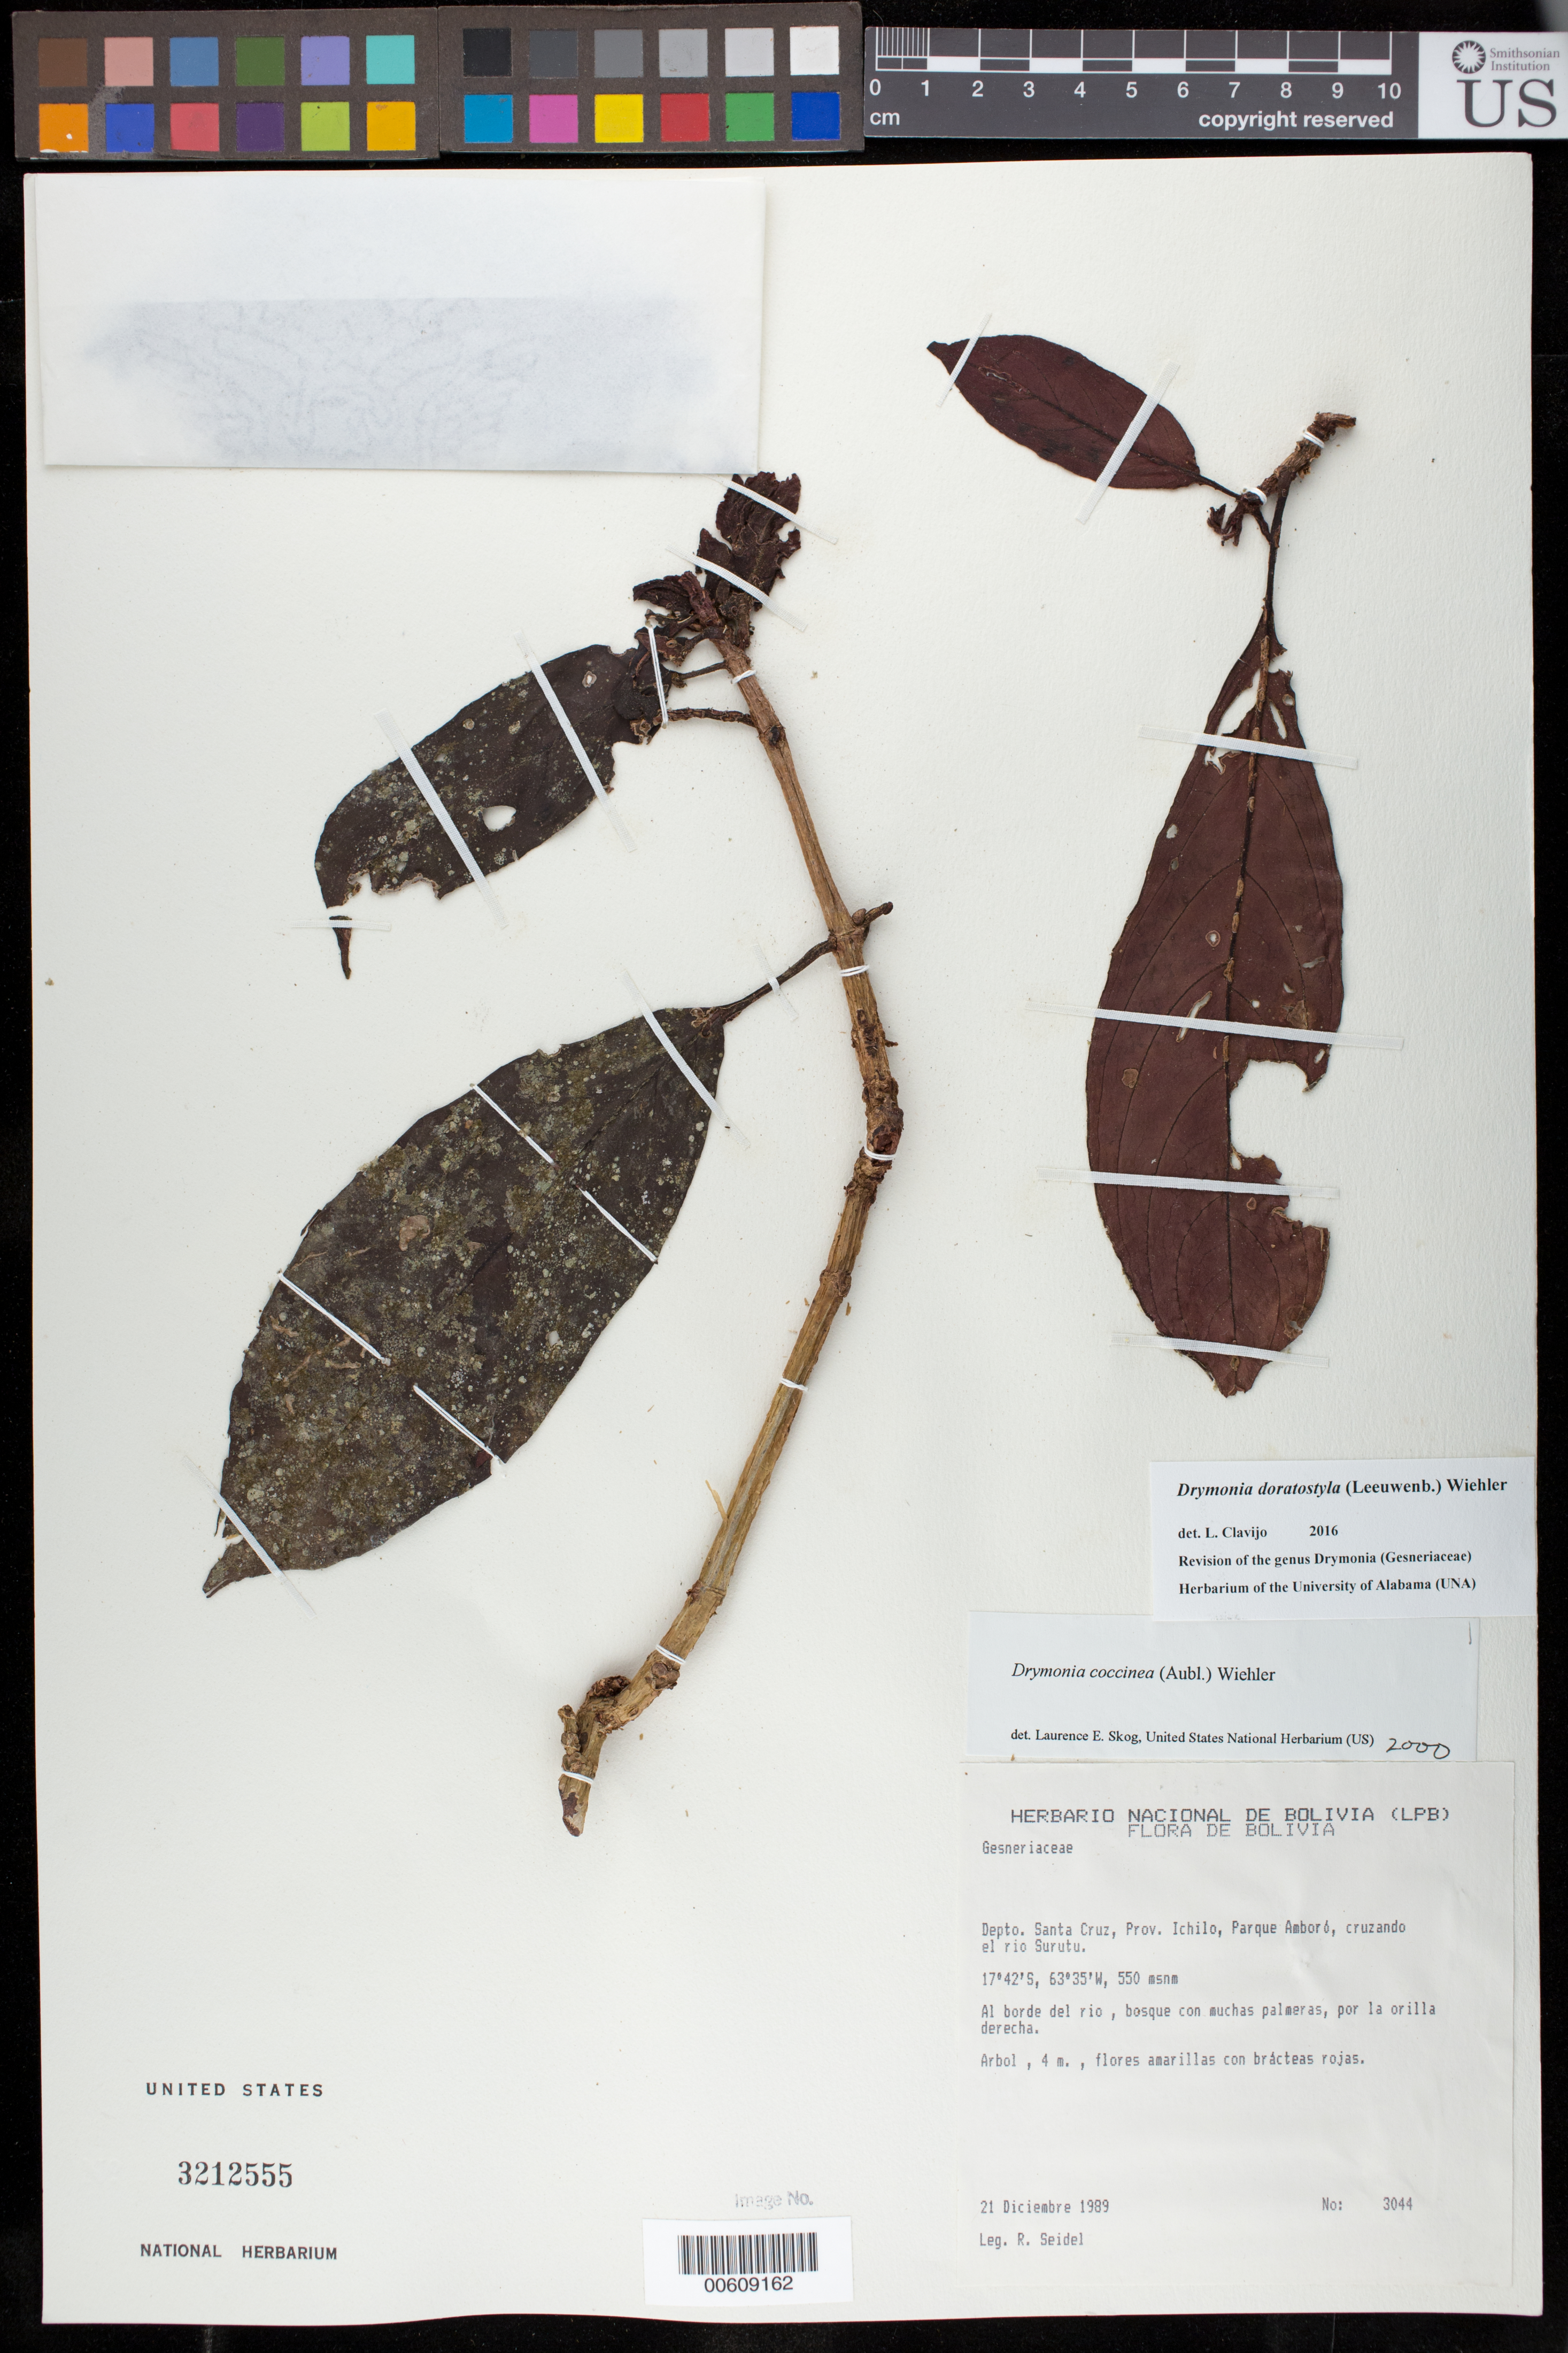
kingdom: Plantae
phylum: Tracheophyta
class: Magnoliopsida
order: Lamiales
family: Gesneriaceae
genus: Drymonia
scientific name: Drymonia doratostyla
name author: (Leeuwenb.) Wiehler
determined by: Clavijo, L.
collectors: R. Seidel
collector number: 3044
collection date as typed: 21 Dec 1989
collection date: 1989-12-21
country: Bolivia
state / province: Santa Cruz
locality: Prov. Ichilo; Parque Amboró, cruzando el rio Surutu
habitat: Al borde del rio, bosque con muchas palmeras, por la orilla derecha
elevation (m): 550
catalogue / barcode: US 3212555